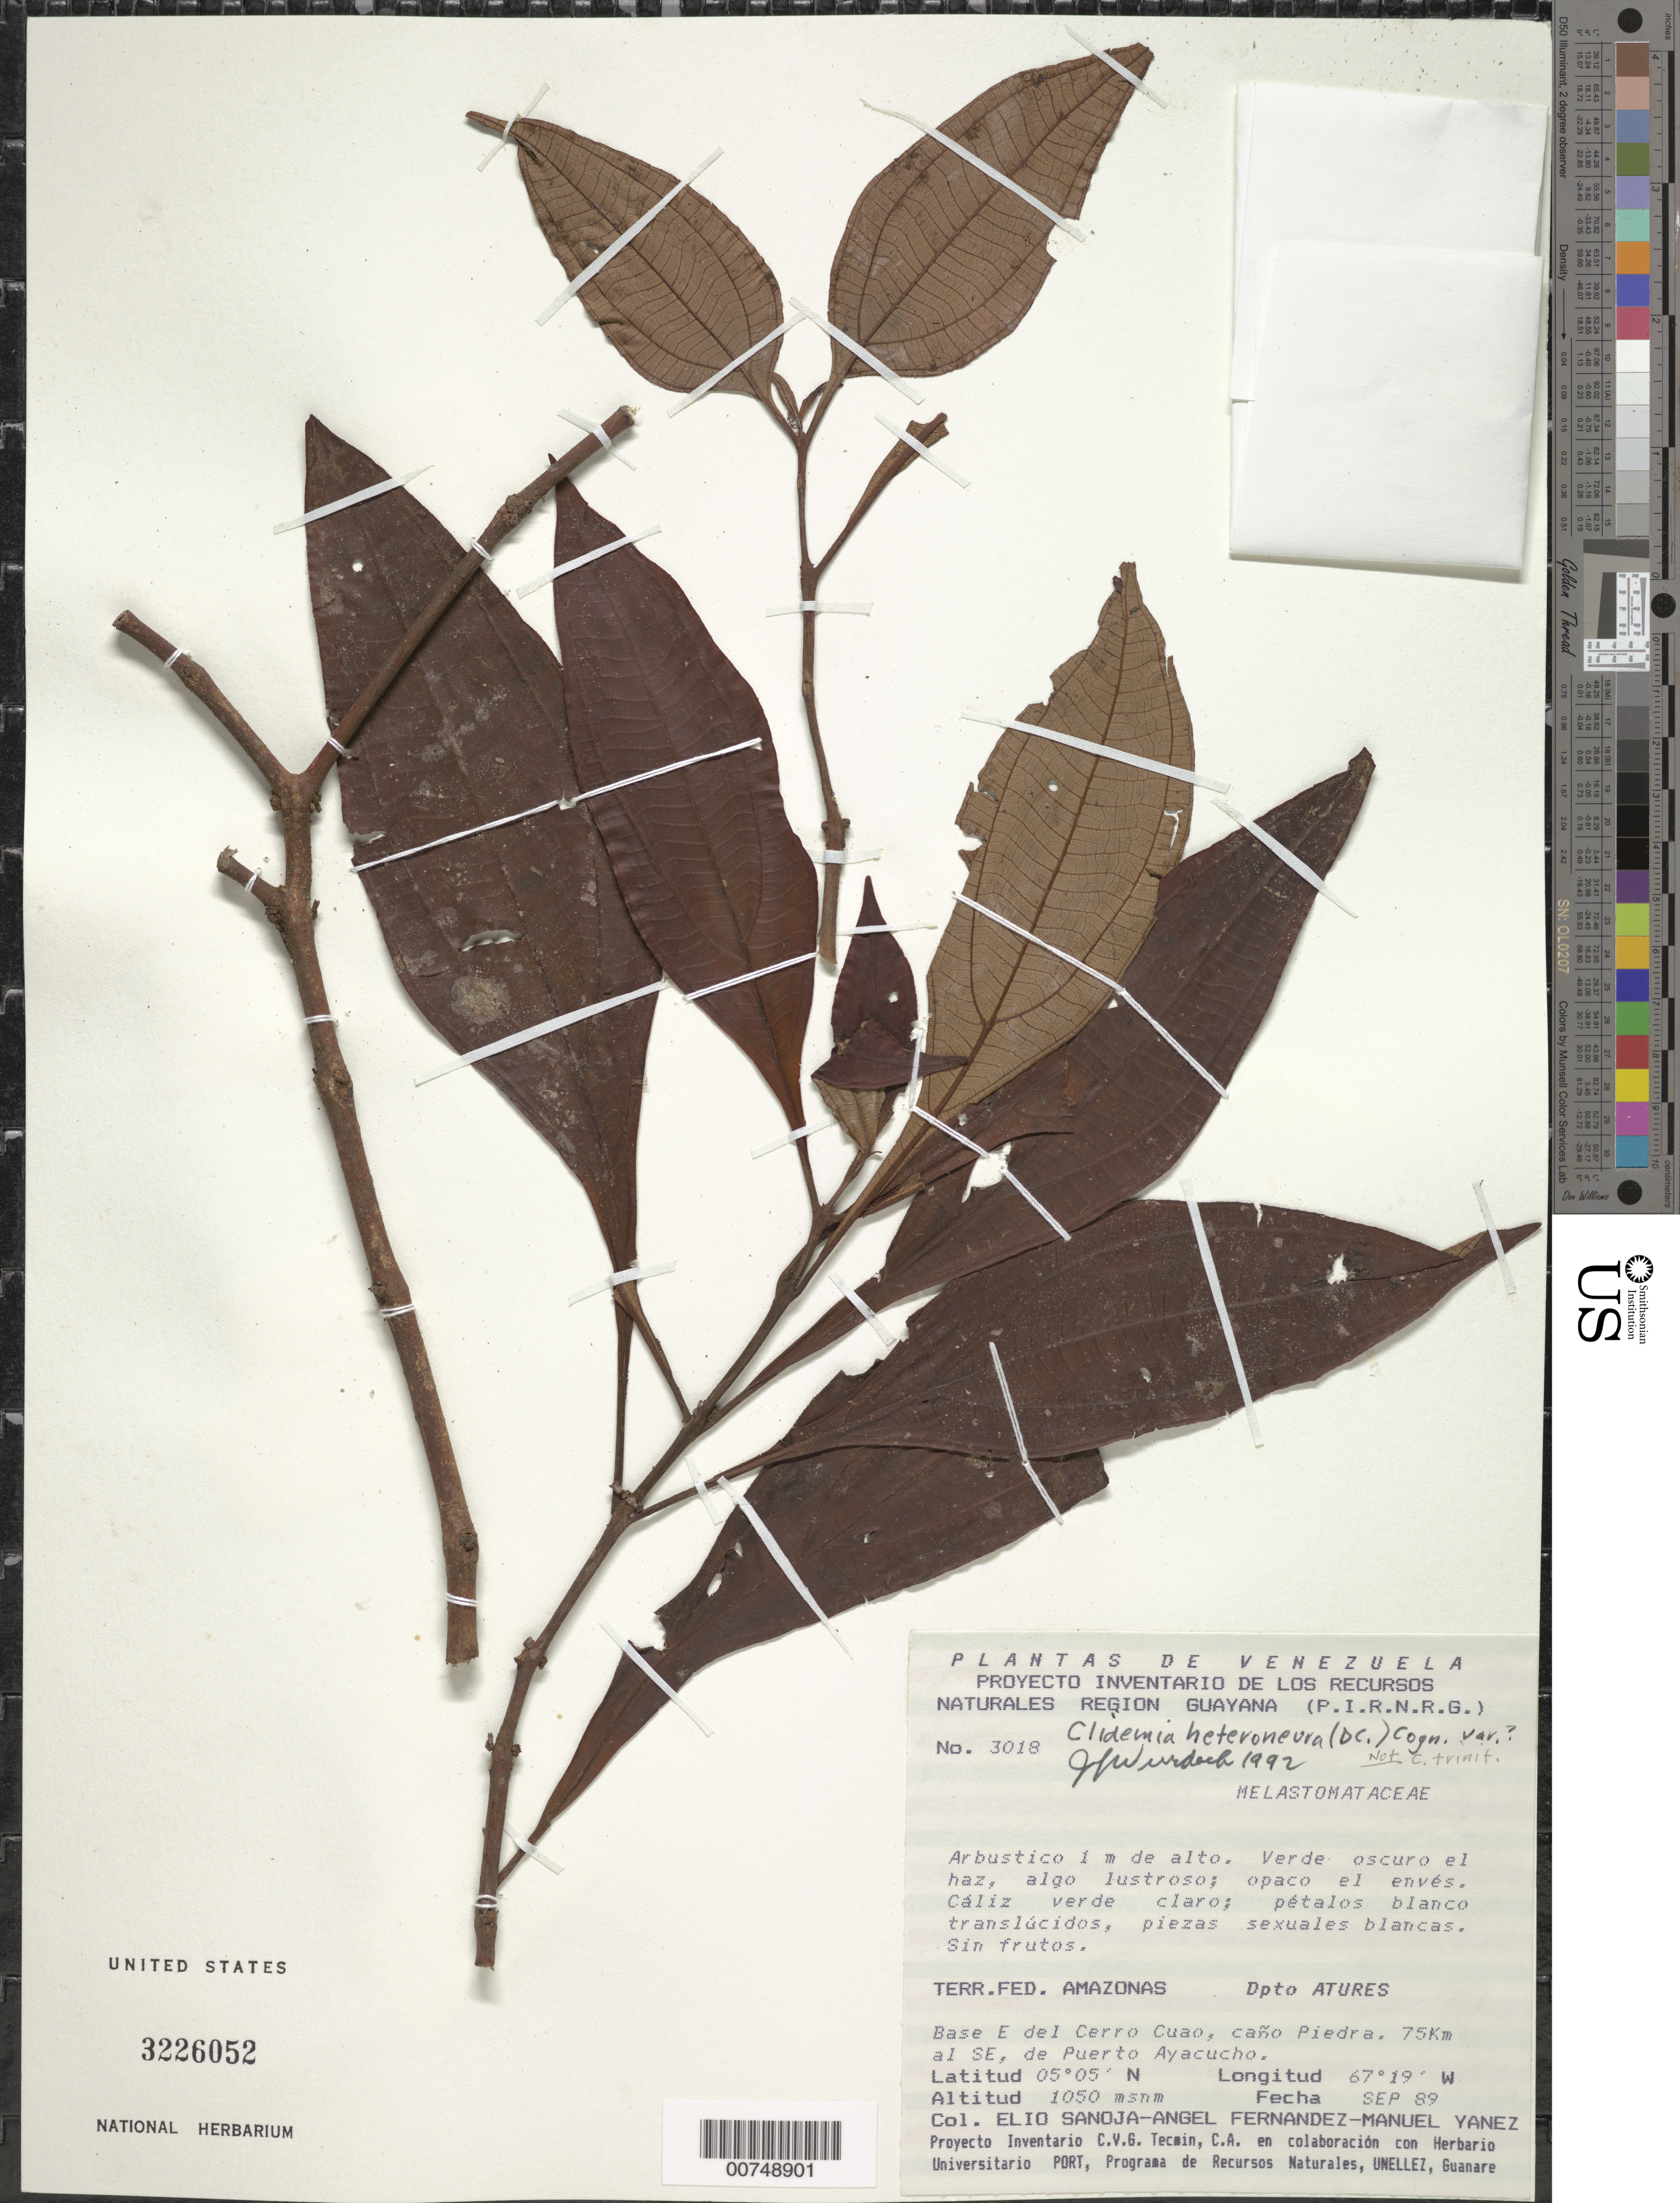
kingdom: Plantae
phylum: Tracheophyta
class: Magnoliopsida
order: Myrtales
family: Melastomataceae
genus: Clidemia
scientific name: Clidemia heteroneura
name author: (DC.) Cogn.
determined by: Wurdack, John J., (US), US (UNITED STATES)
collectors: E. Sanoja, A. Fernandez & M. Yanez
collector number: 3018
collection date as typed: Sep-89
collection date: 1989-09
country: Venezuela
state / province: Amazonas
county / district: Atures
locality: Cerro Cuao, Caño Piedra; 75 km al SE de Puerto Ayacucho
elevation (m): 1050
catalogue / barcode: US 3226052